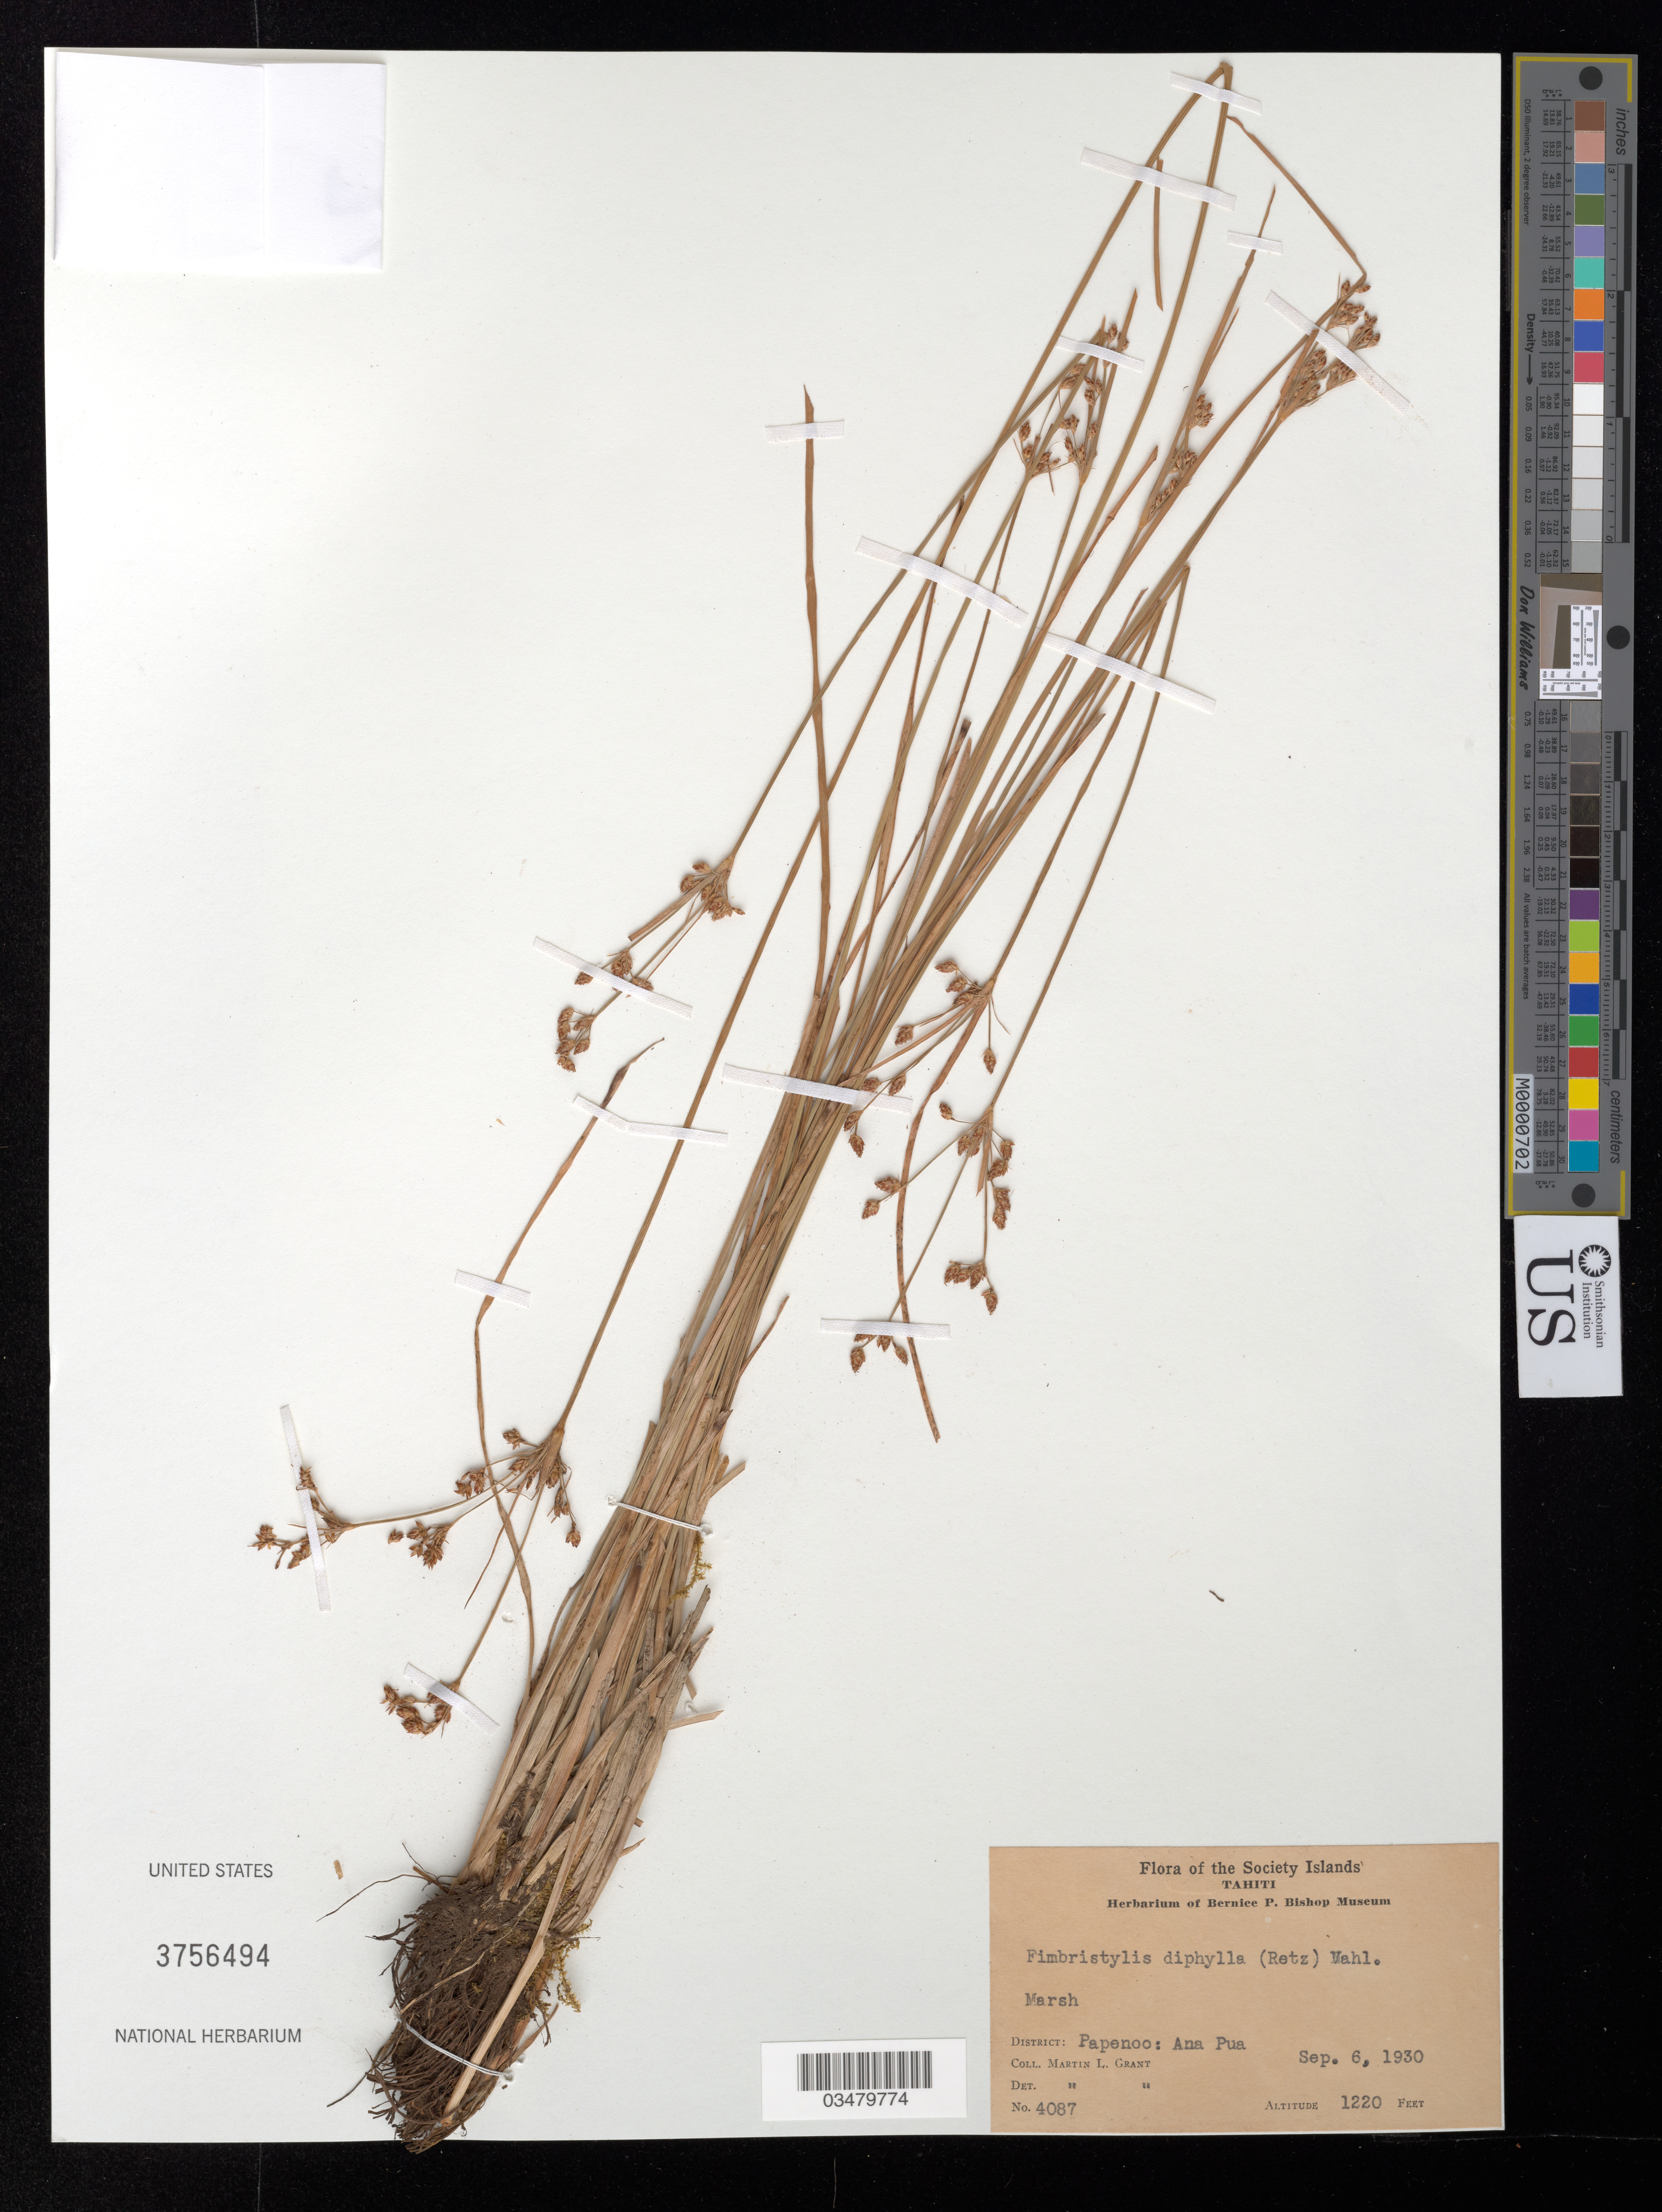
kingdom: Plantae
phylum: Tracheophyta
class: Liliopsida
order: Poales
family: Cyperaceae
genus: Fimbristylis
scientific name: Fimbristylis dichotoma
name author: (L.) Vahl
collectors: M. L. Grant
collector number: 4087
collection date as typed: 06 Sep 1930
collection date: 1930-09-06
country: French Polynesia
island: Tahiti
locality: Papenoo Dist., Ana Pua. [Society Is.]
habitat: Marsh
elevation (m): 372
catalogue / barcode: US 3756494